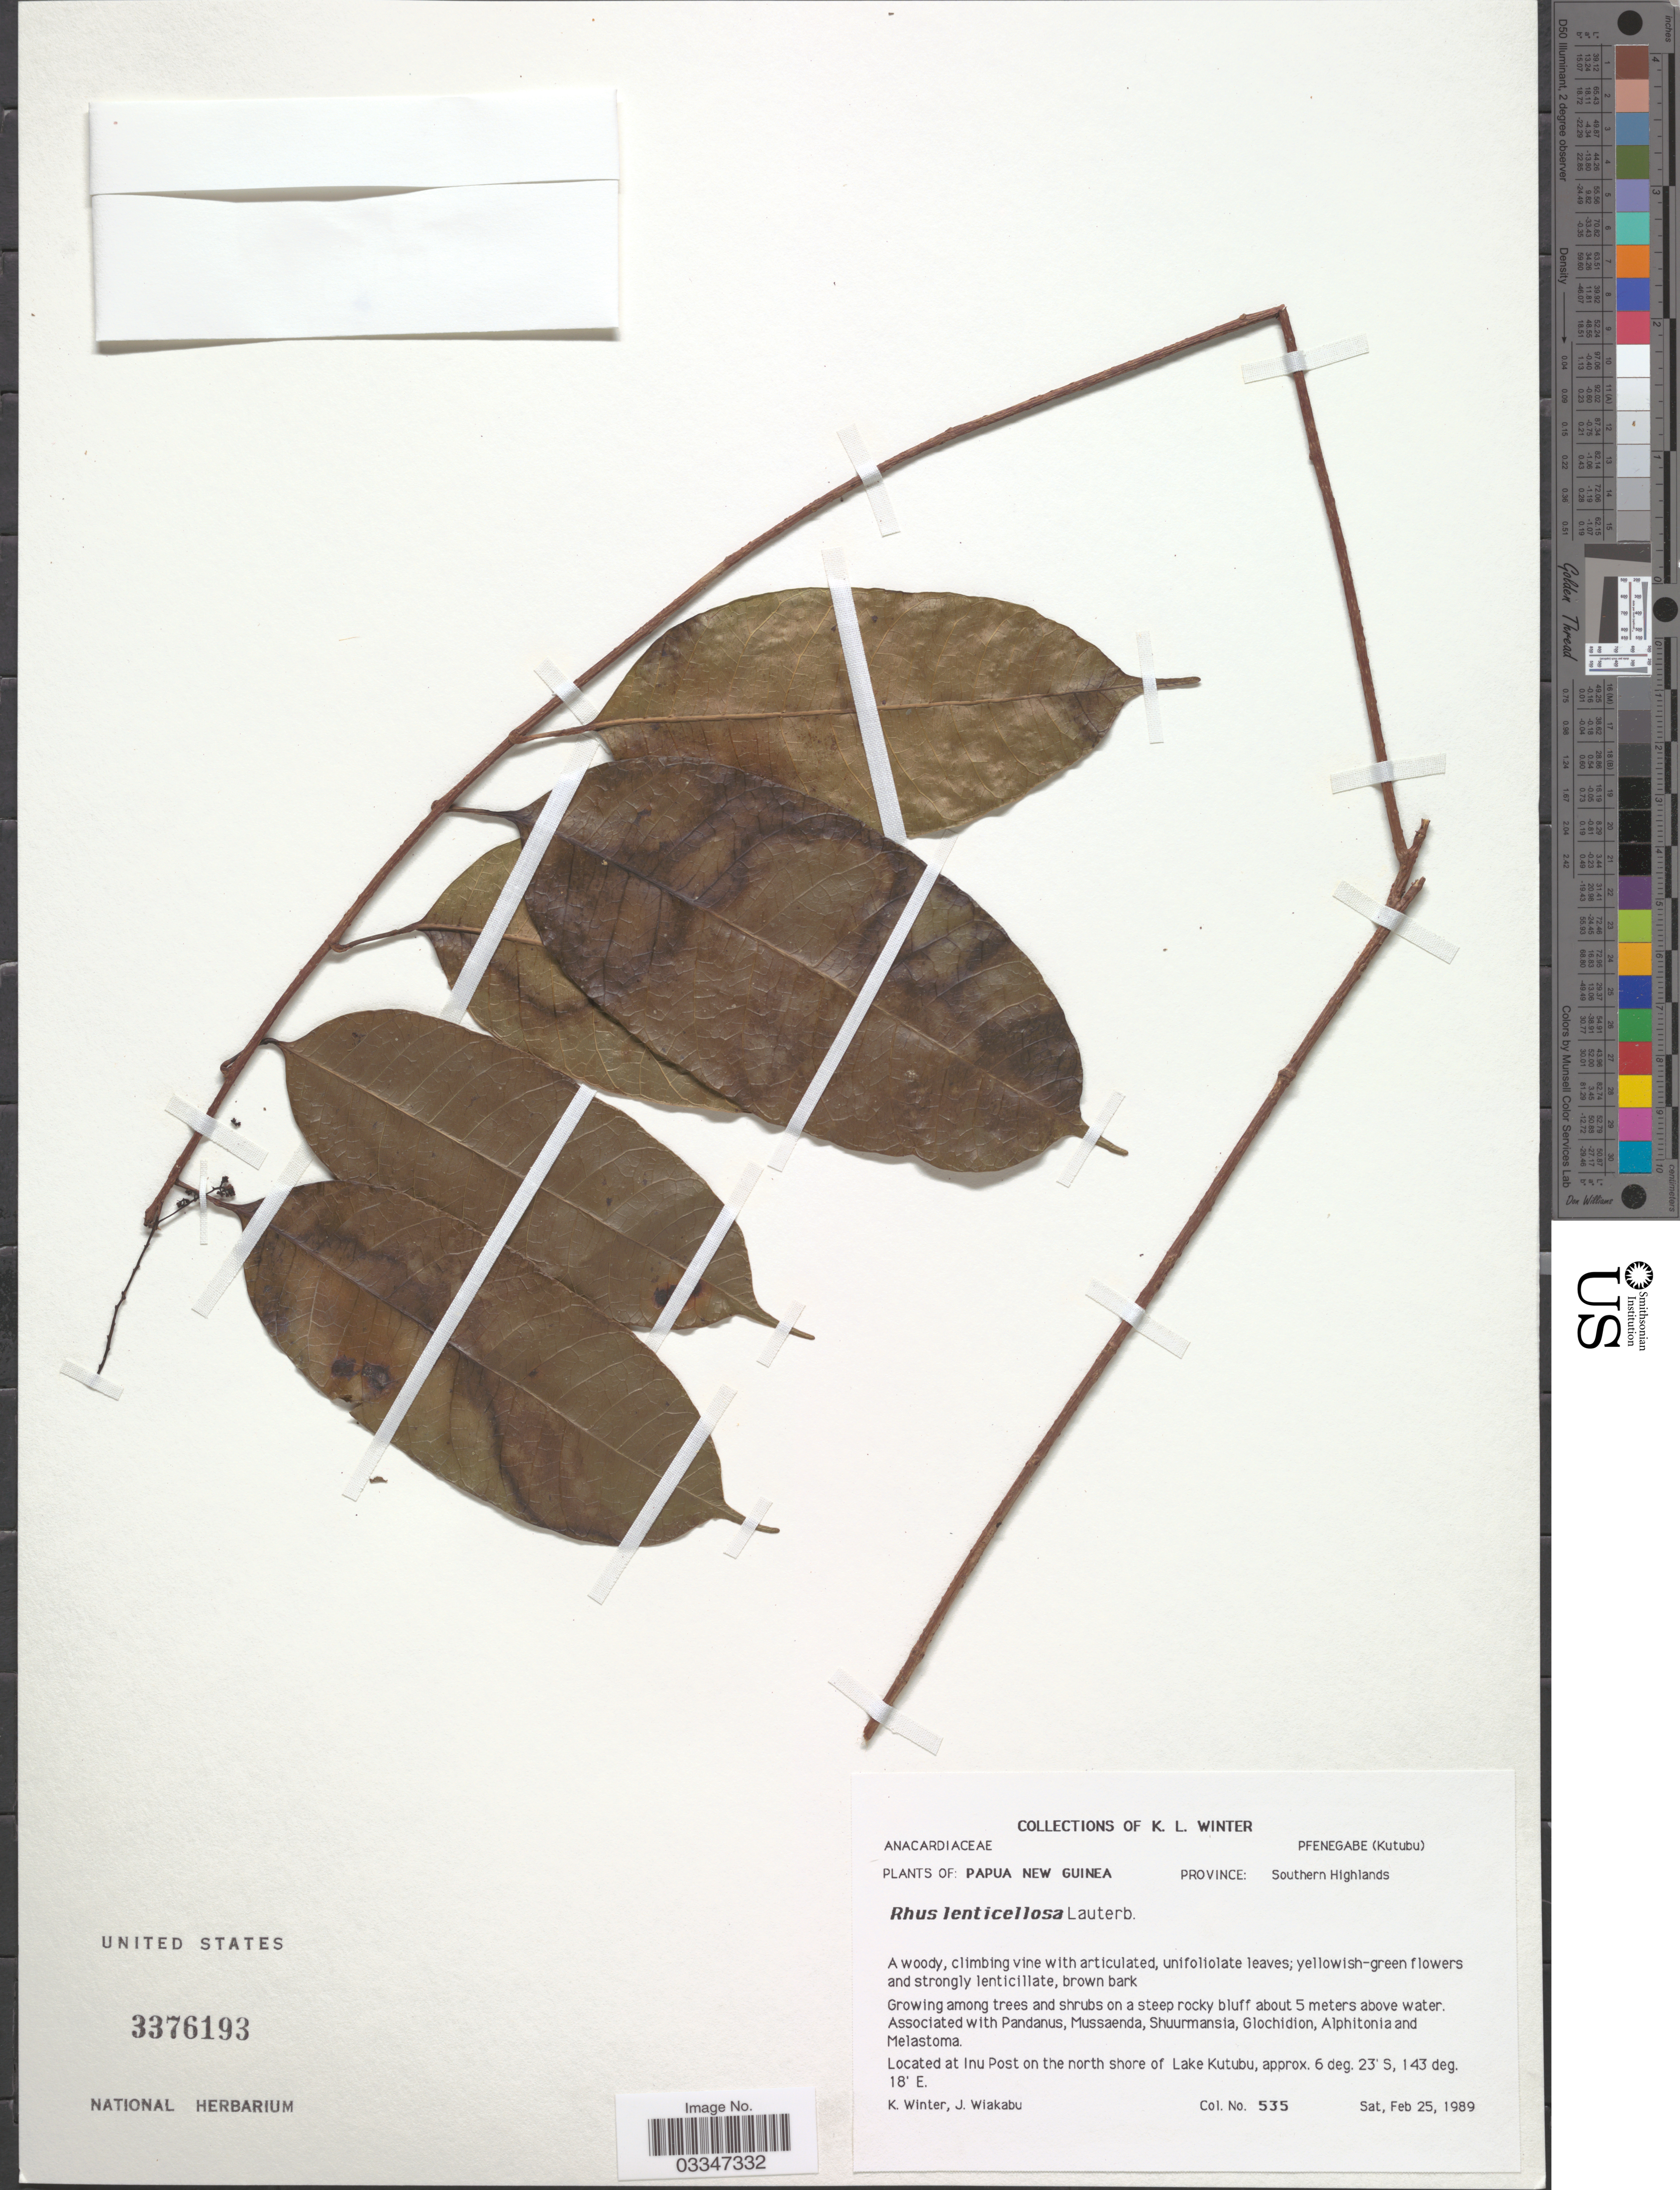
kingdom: Plantae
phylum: Tracheophyta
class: Magnoliopsida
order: Sapindales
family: Anacardiaceae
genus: Toxicodendron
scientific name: Toxicodendron lenticellosum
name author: (Lauterb.) J.D. Mitch. et al.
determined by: Mitchell, John D.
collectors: K. Winter & J. Wiakabu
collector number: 535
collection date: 1989-02-25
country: Papua New Guinea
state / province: Southern Highlands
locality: At Inu Post on the north shore of Lake Kutubu.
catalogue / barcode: US 3376193